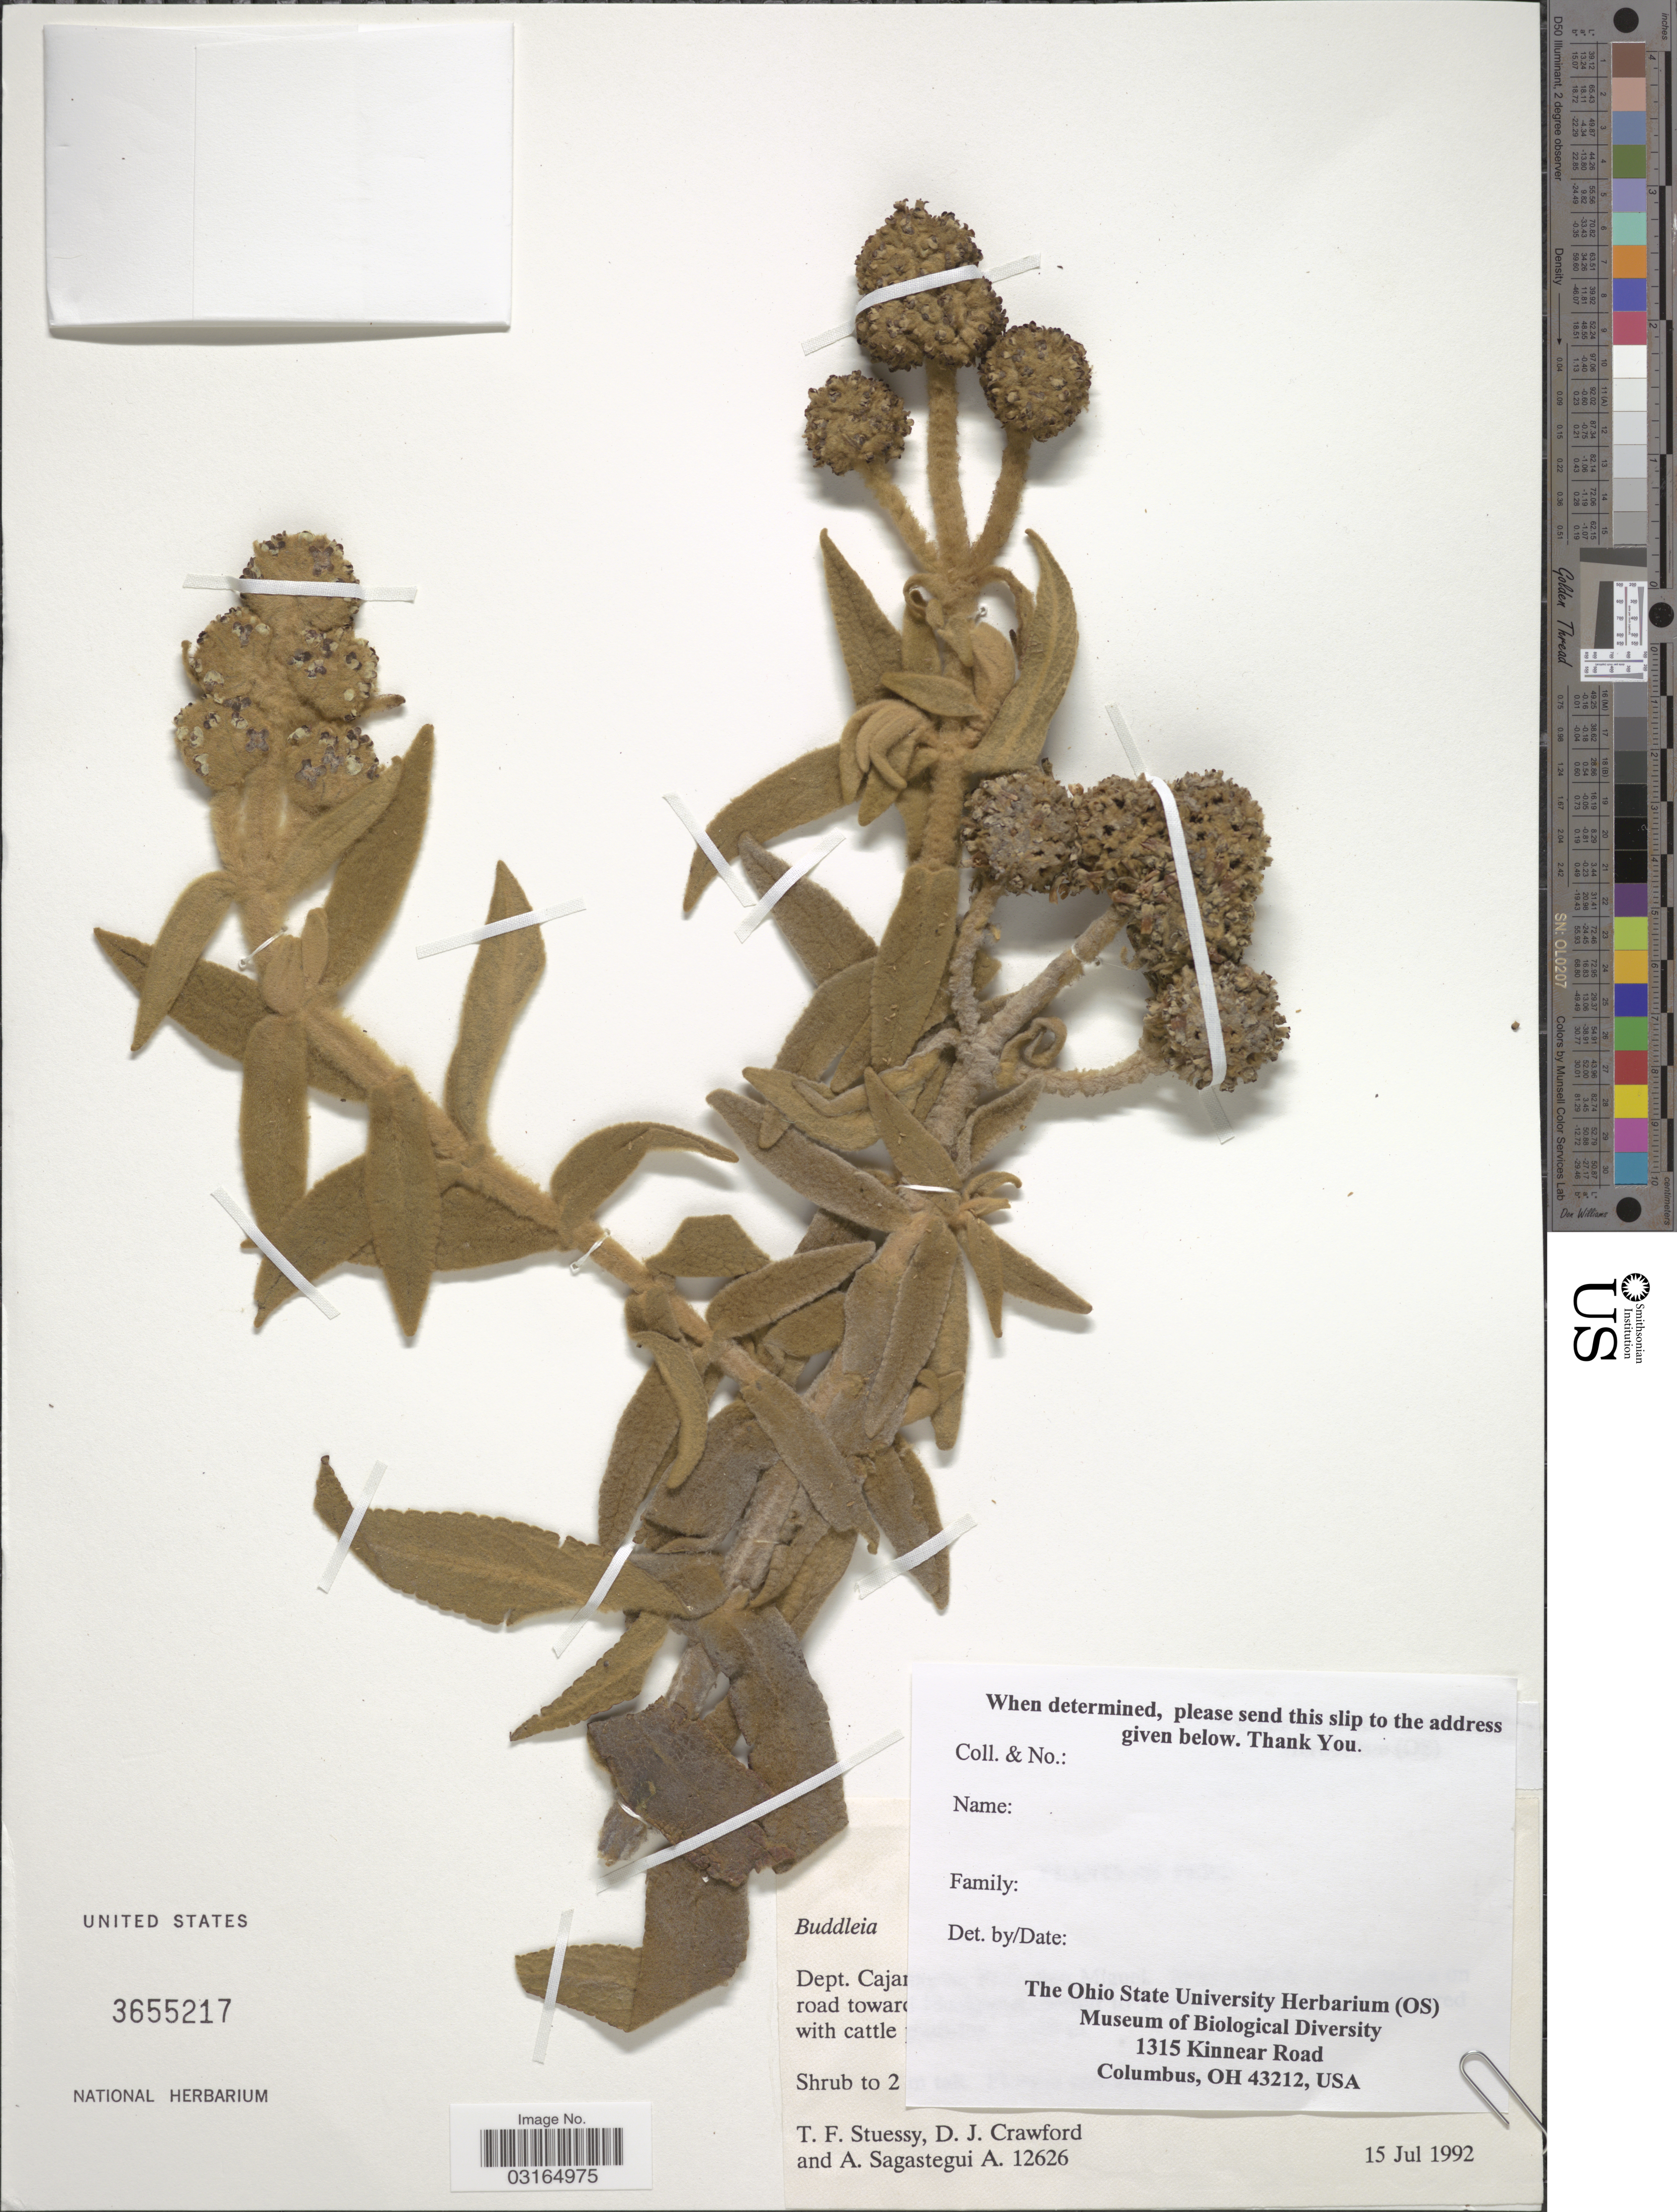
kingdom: Plantae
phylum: Tracheophyta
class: Magnoliopsida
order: Lamiales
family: Scrophulariaceae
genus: Buddleja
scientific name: Buddleja sp.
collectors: T. Stuessy, D. Crawford & A. Sagástegui A.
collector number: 12626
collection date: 1992-07-15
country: Peru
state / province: Cajamarca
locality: Dept. Caja [illegible text] road towar [illegible text].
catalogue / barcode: US 3655217